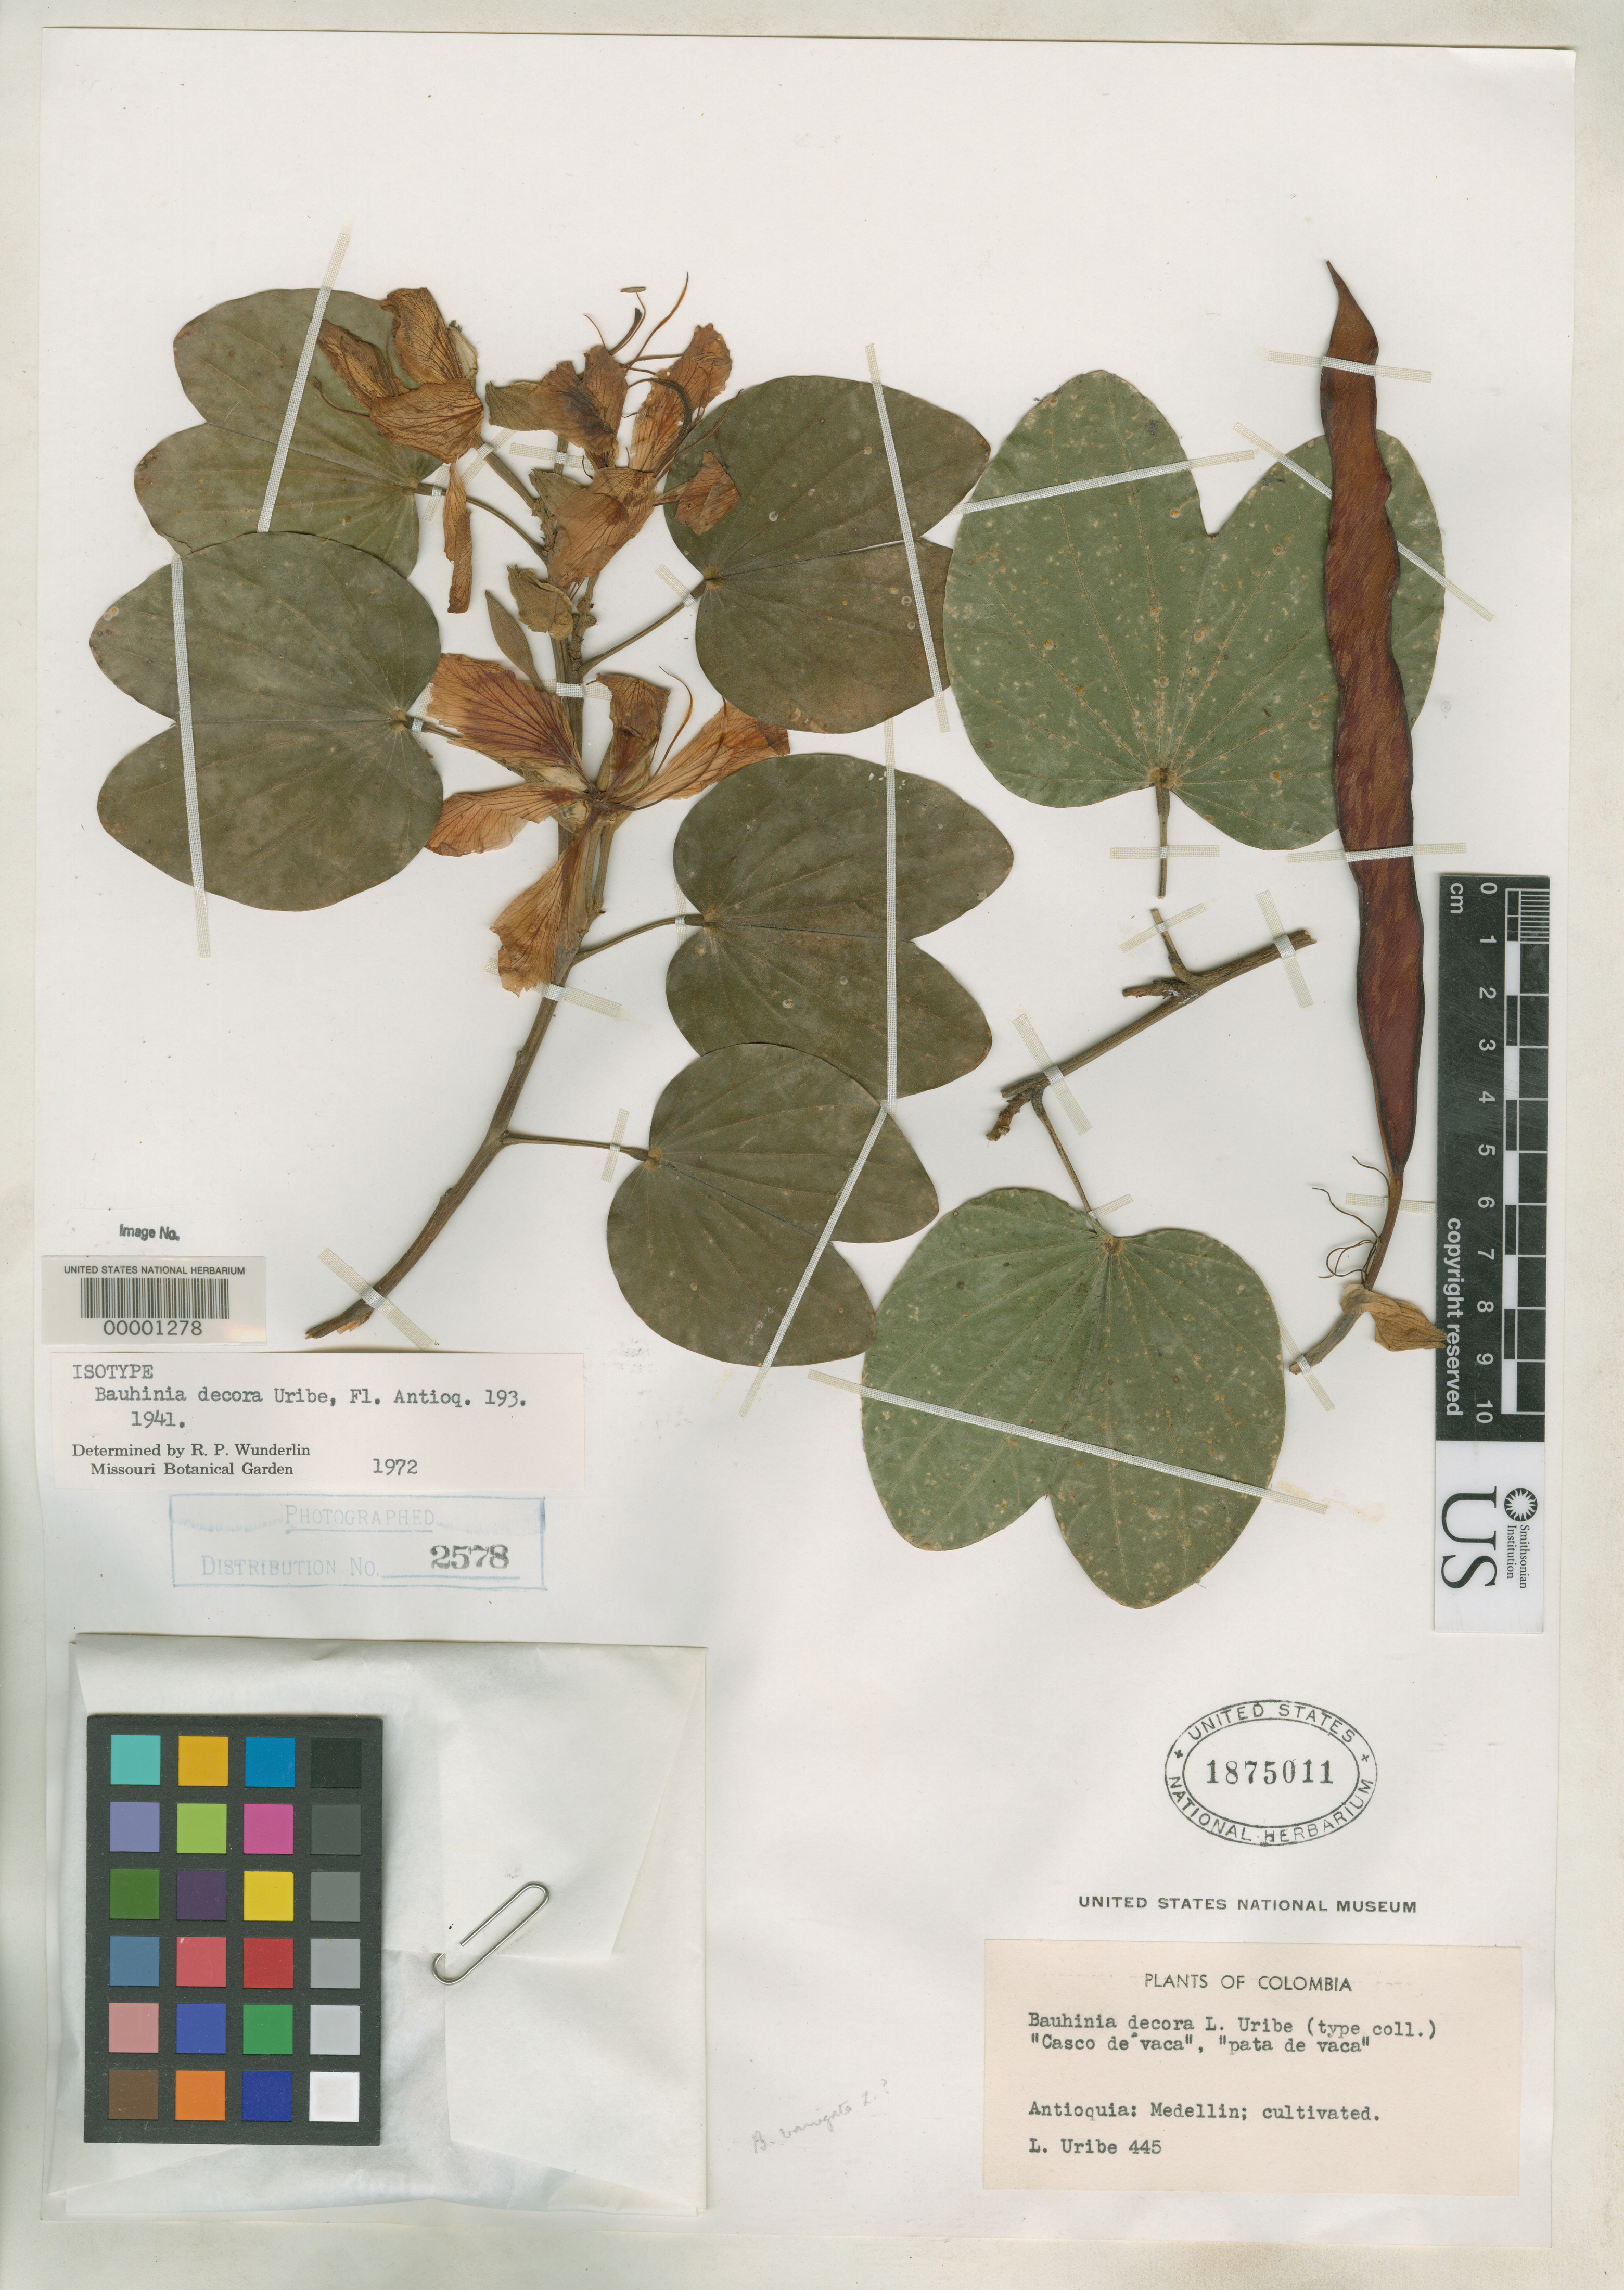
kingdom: Plantae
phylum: Tracheophyta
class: Magnoliopsida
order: Fabales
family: Fabaceae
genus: Bauhinia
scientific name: Bauhinia decora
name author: L. Uribe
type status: Isotype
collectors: L. Uribe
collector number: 445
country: Colombia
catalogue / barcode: US 1875011